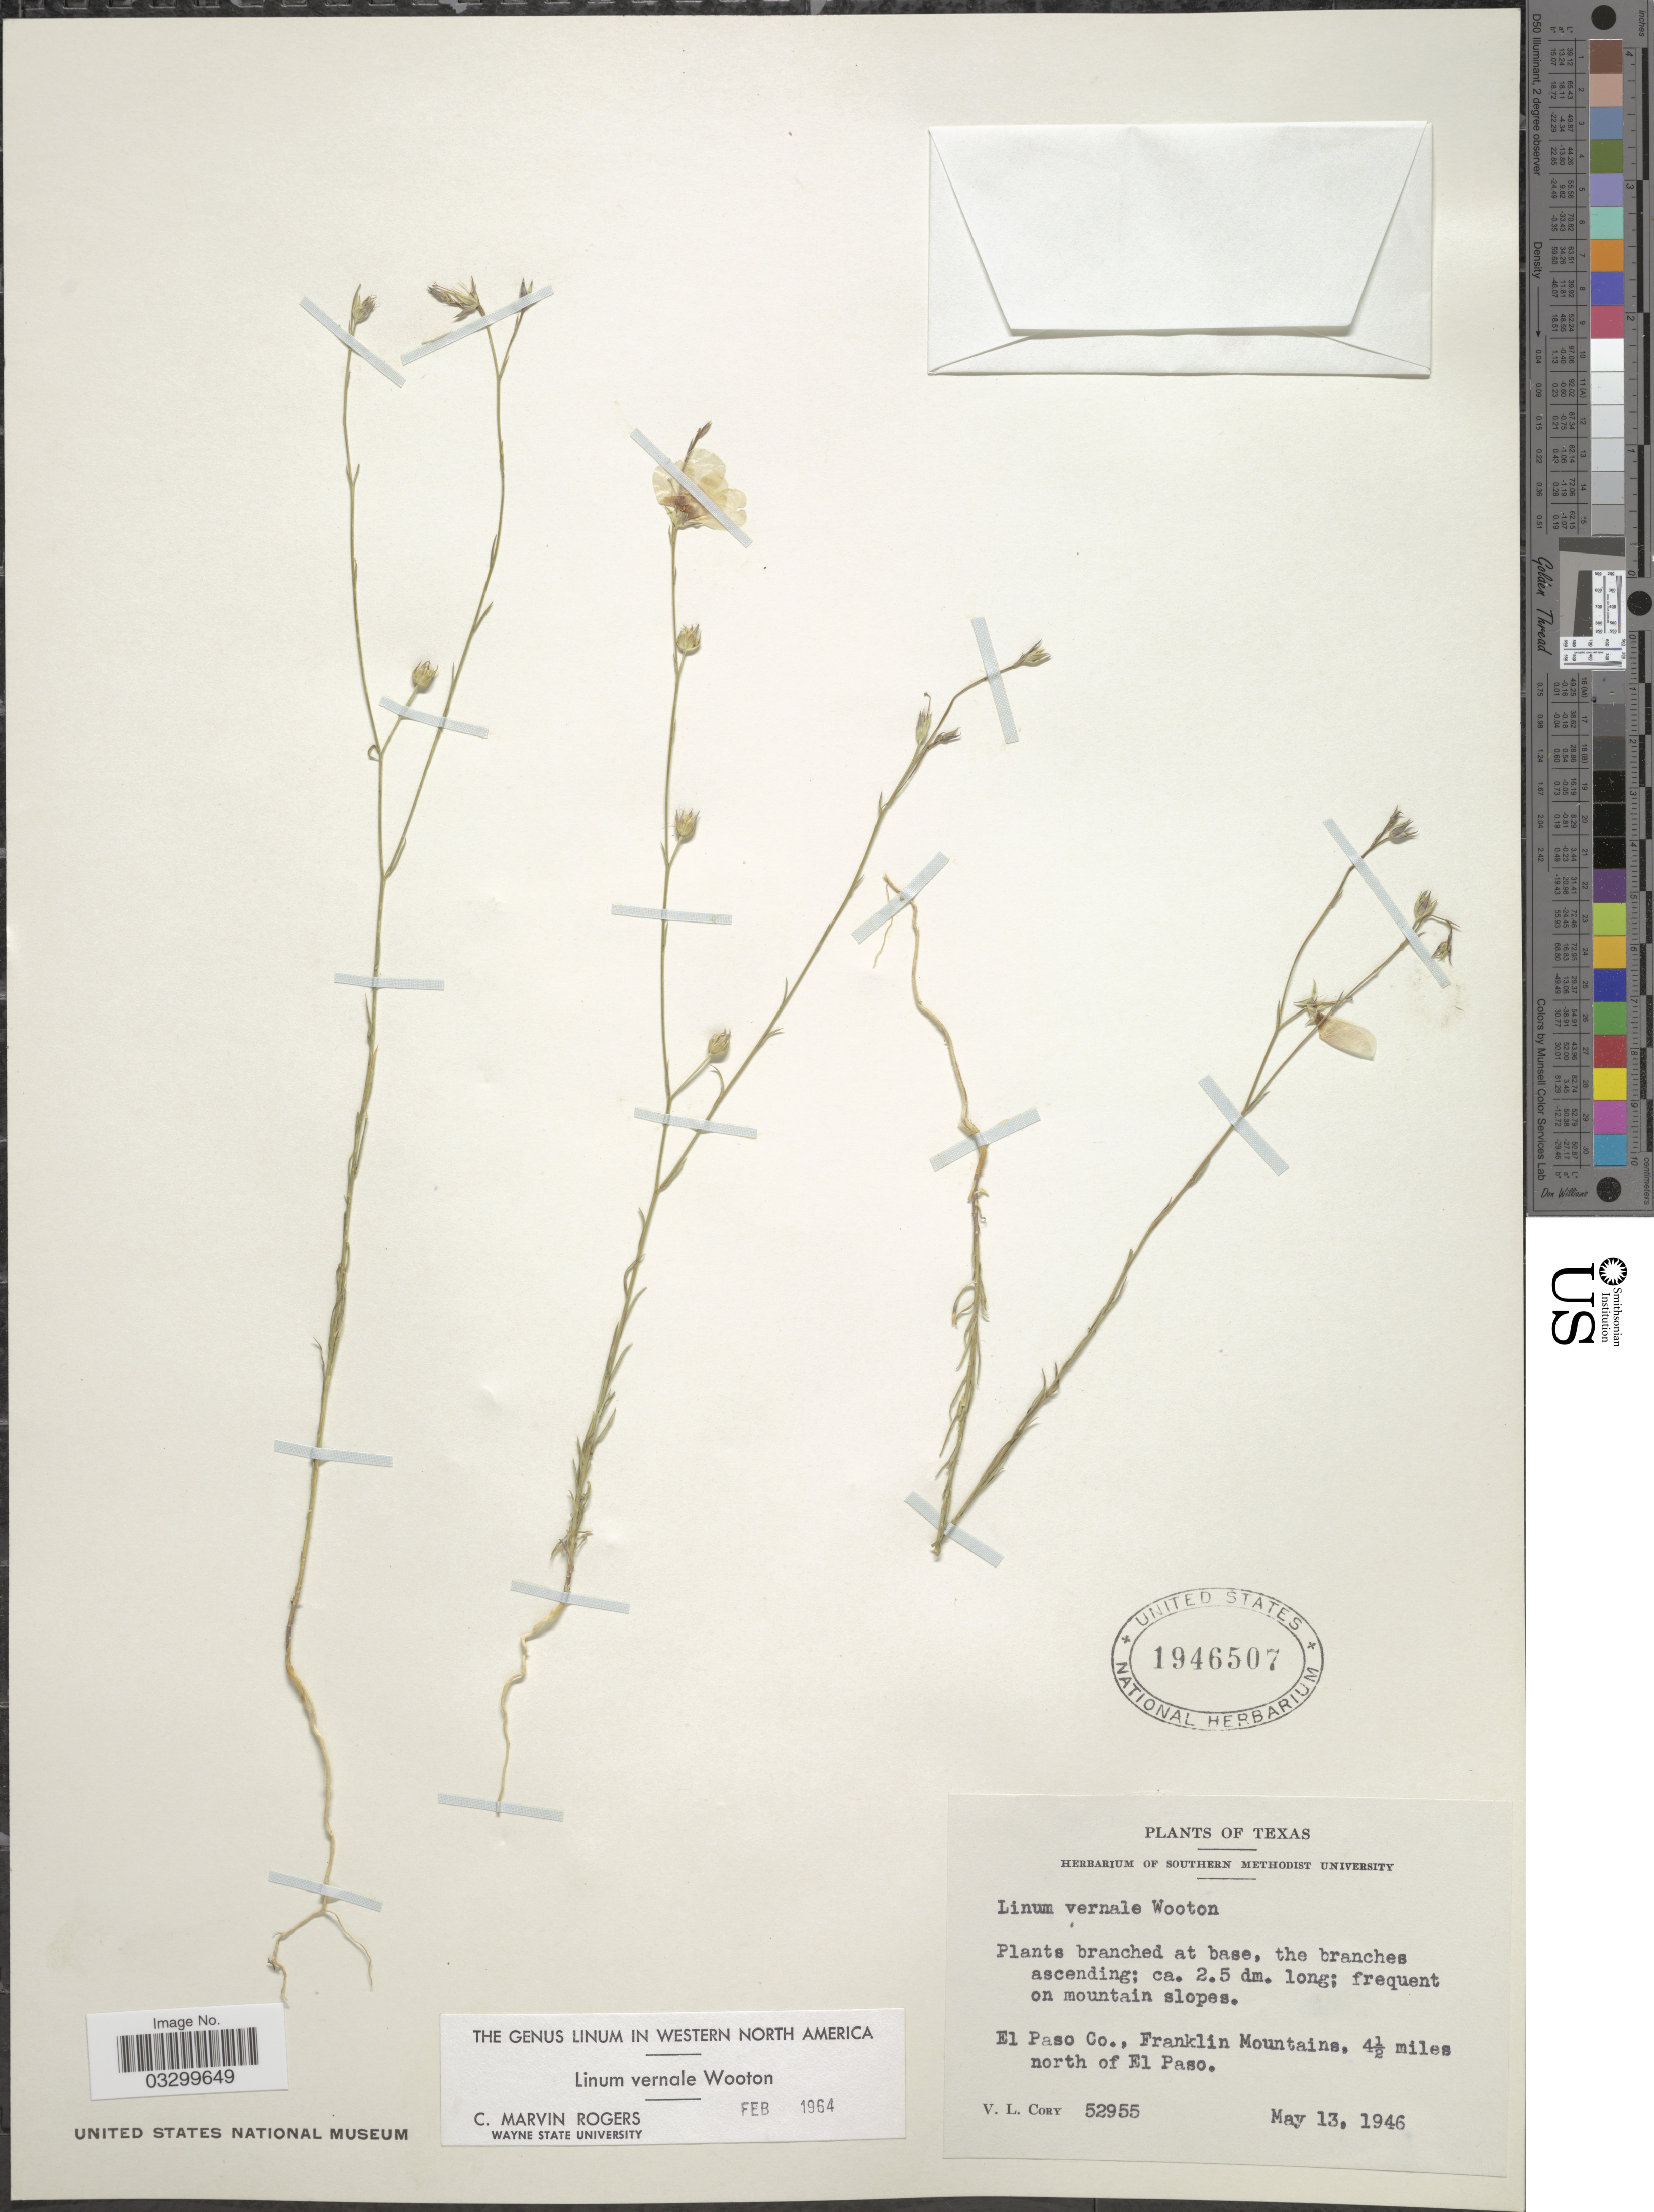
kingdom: Plantae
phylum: Tracheophyta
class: Magnoliopsida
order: Malpighiales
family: Linaceae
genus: Linum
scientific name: Linum vernale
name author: Wooton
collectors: V. Cory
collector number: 52955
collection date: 1946-05-13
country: United States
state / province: Texas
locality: El Paso Co., Franklin Mountains, 4½ miles north of El Paso.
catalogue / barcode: US 1946507